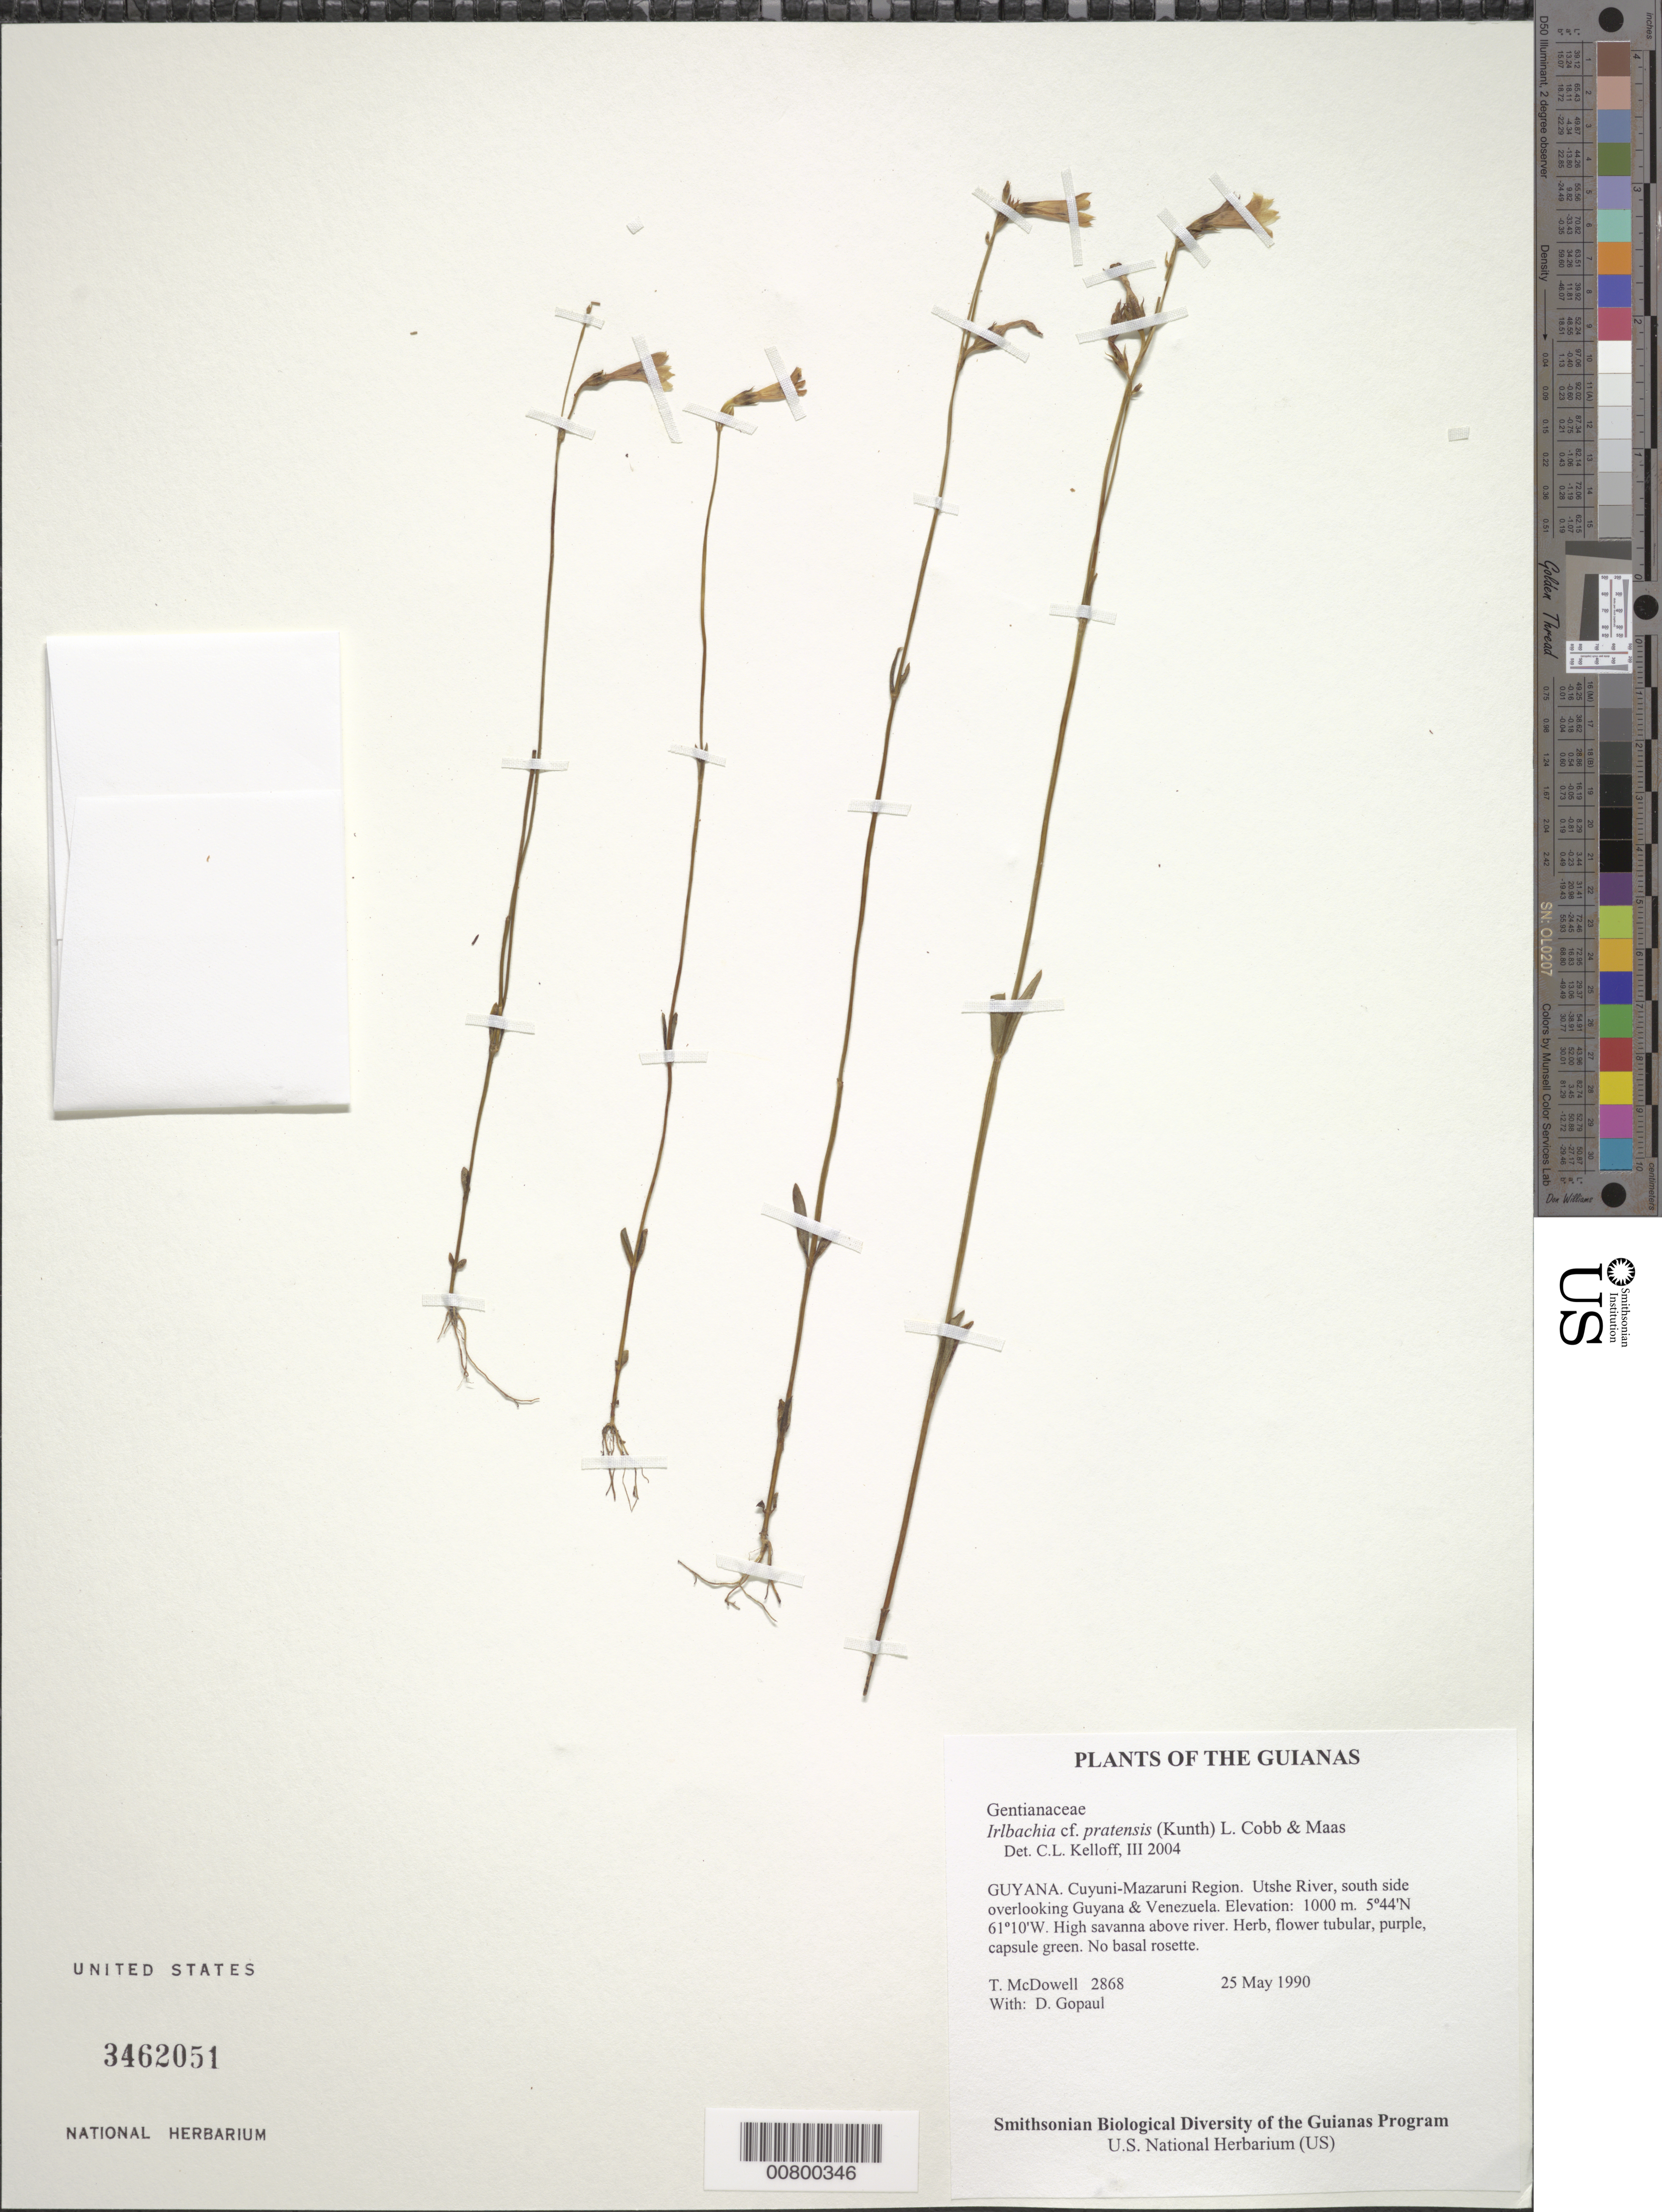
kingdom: Plantae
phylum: Tracheophyta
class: Magnoliopsida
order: Gentianales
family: Gentianaceae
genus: Irlbachia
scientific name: Irlbachia pratensis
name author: (Kunth) L. Cobb & Maas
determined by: Kelloff, Carol L., (US), Smithsonian Institution - National Museum of Natural History (UNITED STATES)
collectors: T. McDowell & D. Gopaul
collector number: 2868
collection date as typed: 25 May 1990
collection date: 1990-05-25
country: Guyana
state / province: Cuyuni-Mazaruni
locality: Utshi River, south side overlooking Guyana & Venezuela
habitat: High savanna above river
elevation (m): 1000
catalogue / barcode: US 3462051